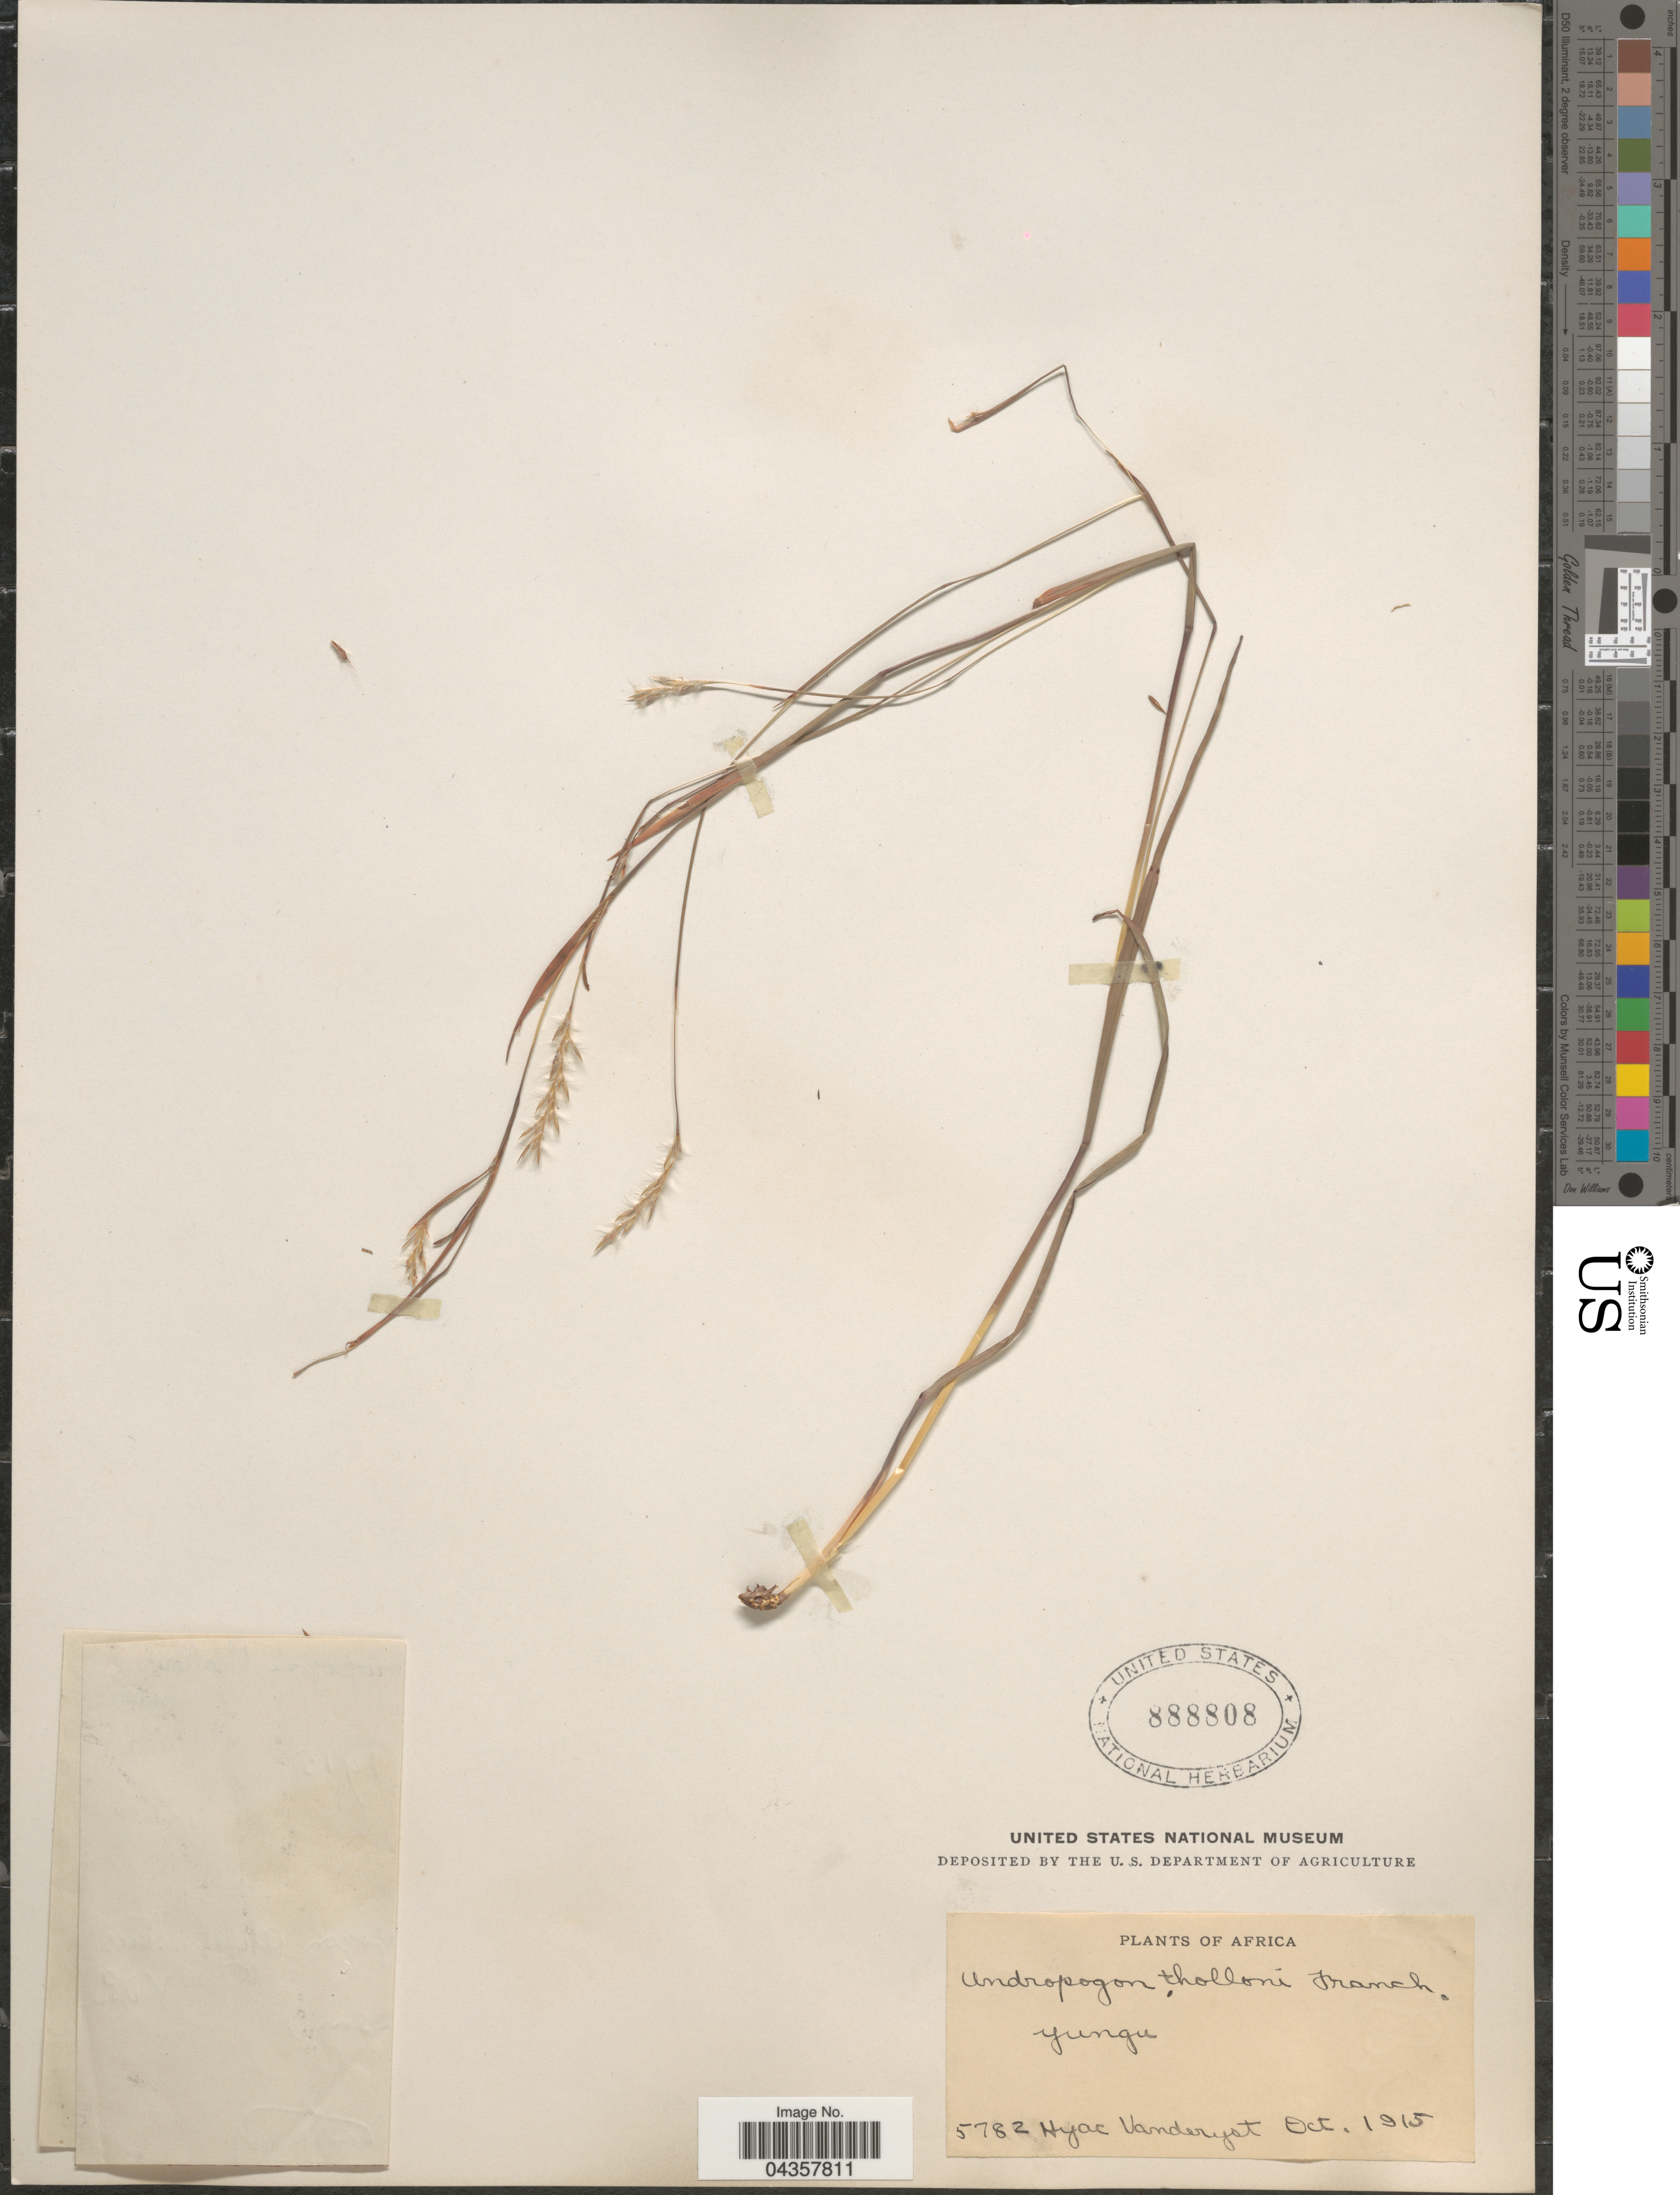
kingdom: Plantae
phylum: Tracheophyta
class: Liliopsida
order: Poales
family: Poaceae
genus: Schizachyrium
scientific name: Schizachyrium thollonii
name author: (Franch.) Stapf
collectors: H. J. R. Vanderyst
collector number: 5782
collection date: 1915-10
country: Congo, Democratic Republic of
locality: Africa. Yungu.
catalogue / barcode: US 888808